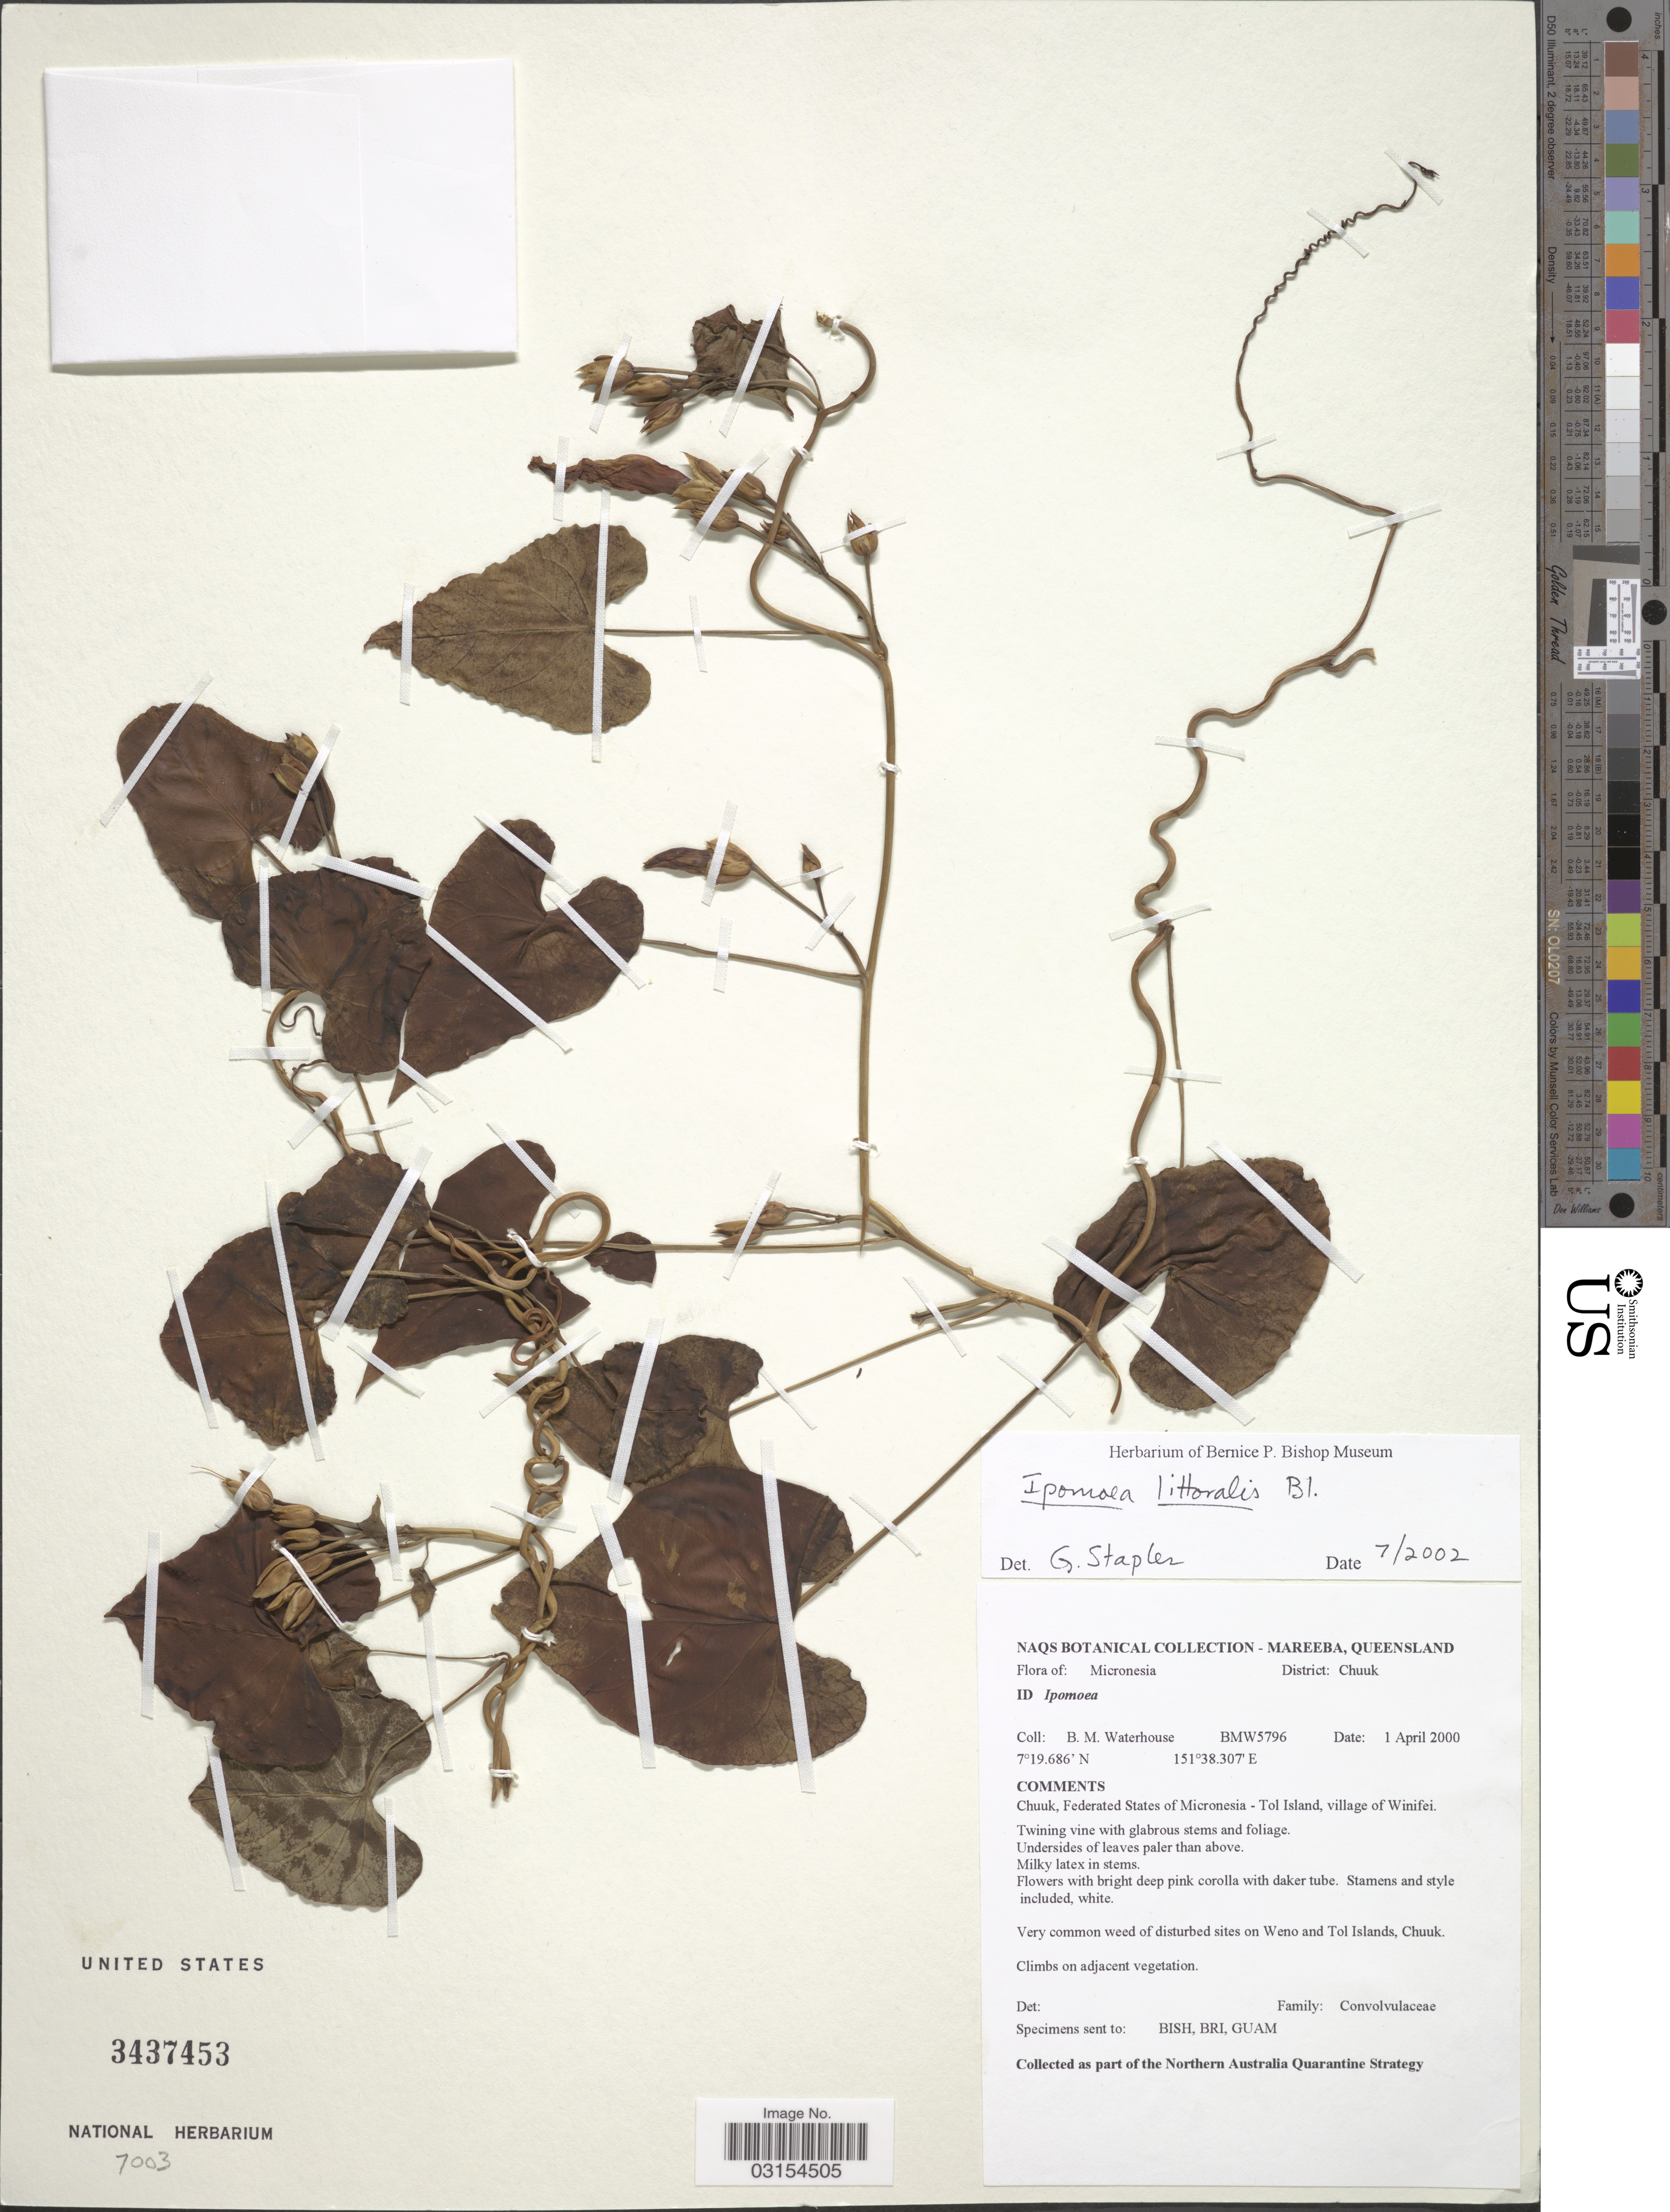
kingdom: Plantae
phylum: Tracheophyta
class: Magnoliopsida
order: Solanales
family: Convolvulaceae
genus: Ipomoea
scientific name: Ipomoea littoralis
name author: Blume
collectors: B. Waterhouse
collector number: BMW5796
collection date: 2000-04-01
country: Micronesia, Federated States of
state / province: Truk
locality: District: Chuuk. Tol Island, village of Winifei.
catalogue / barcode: US 3437453